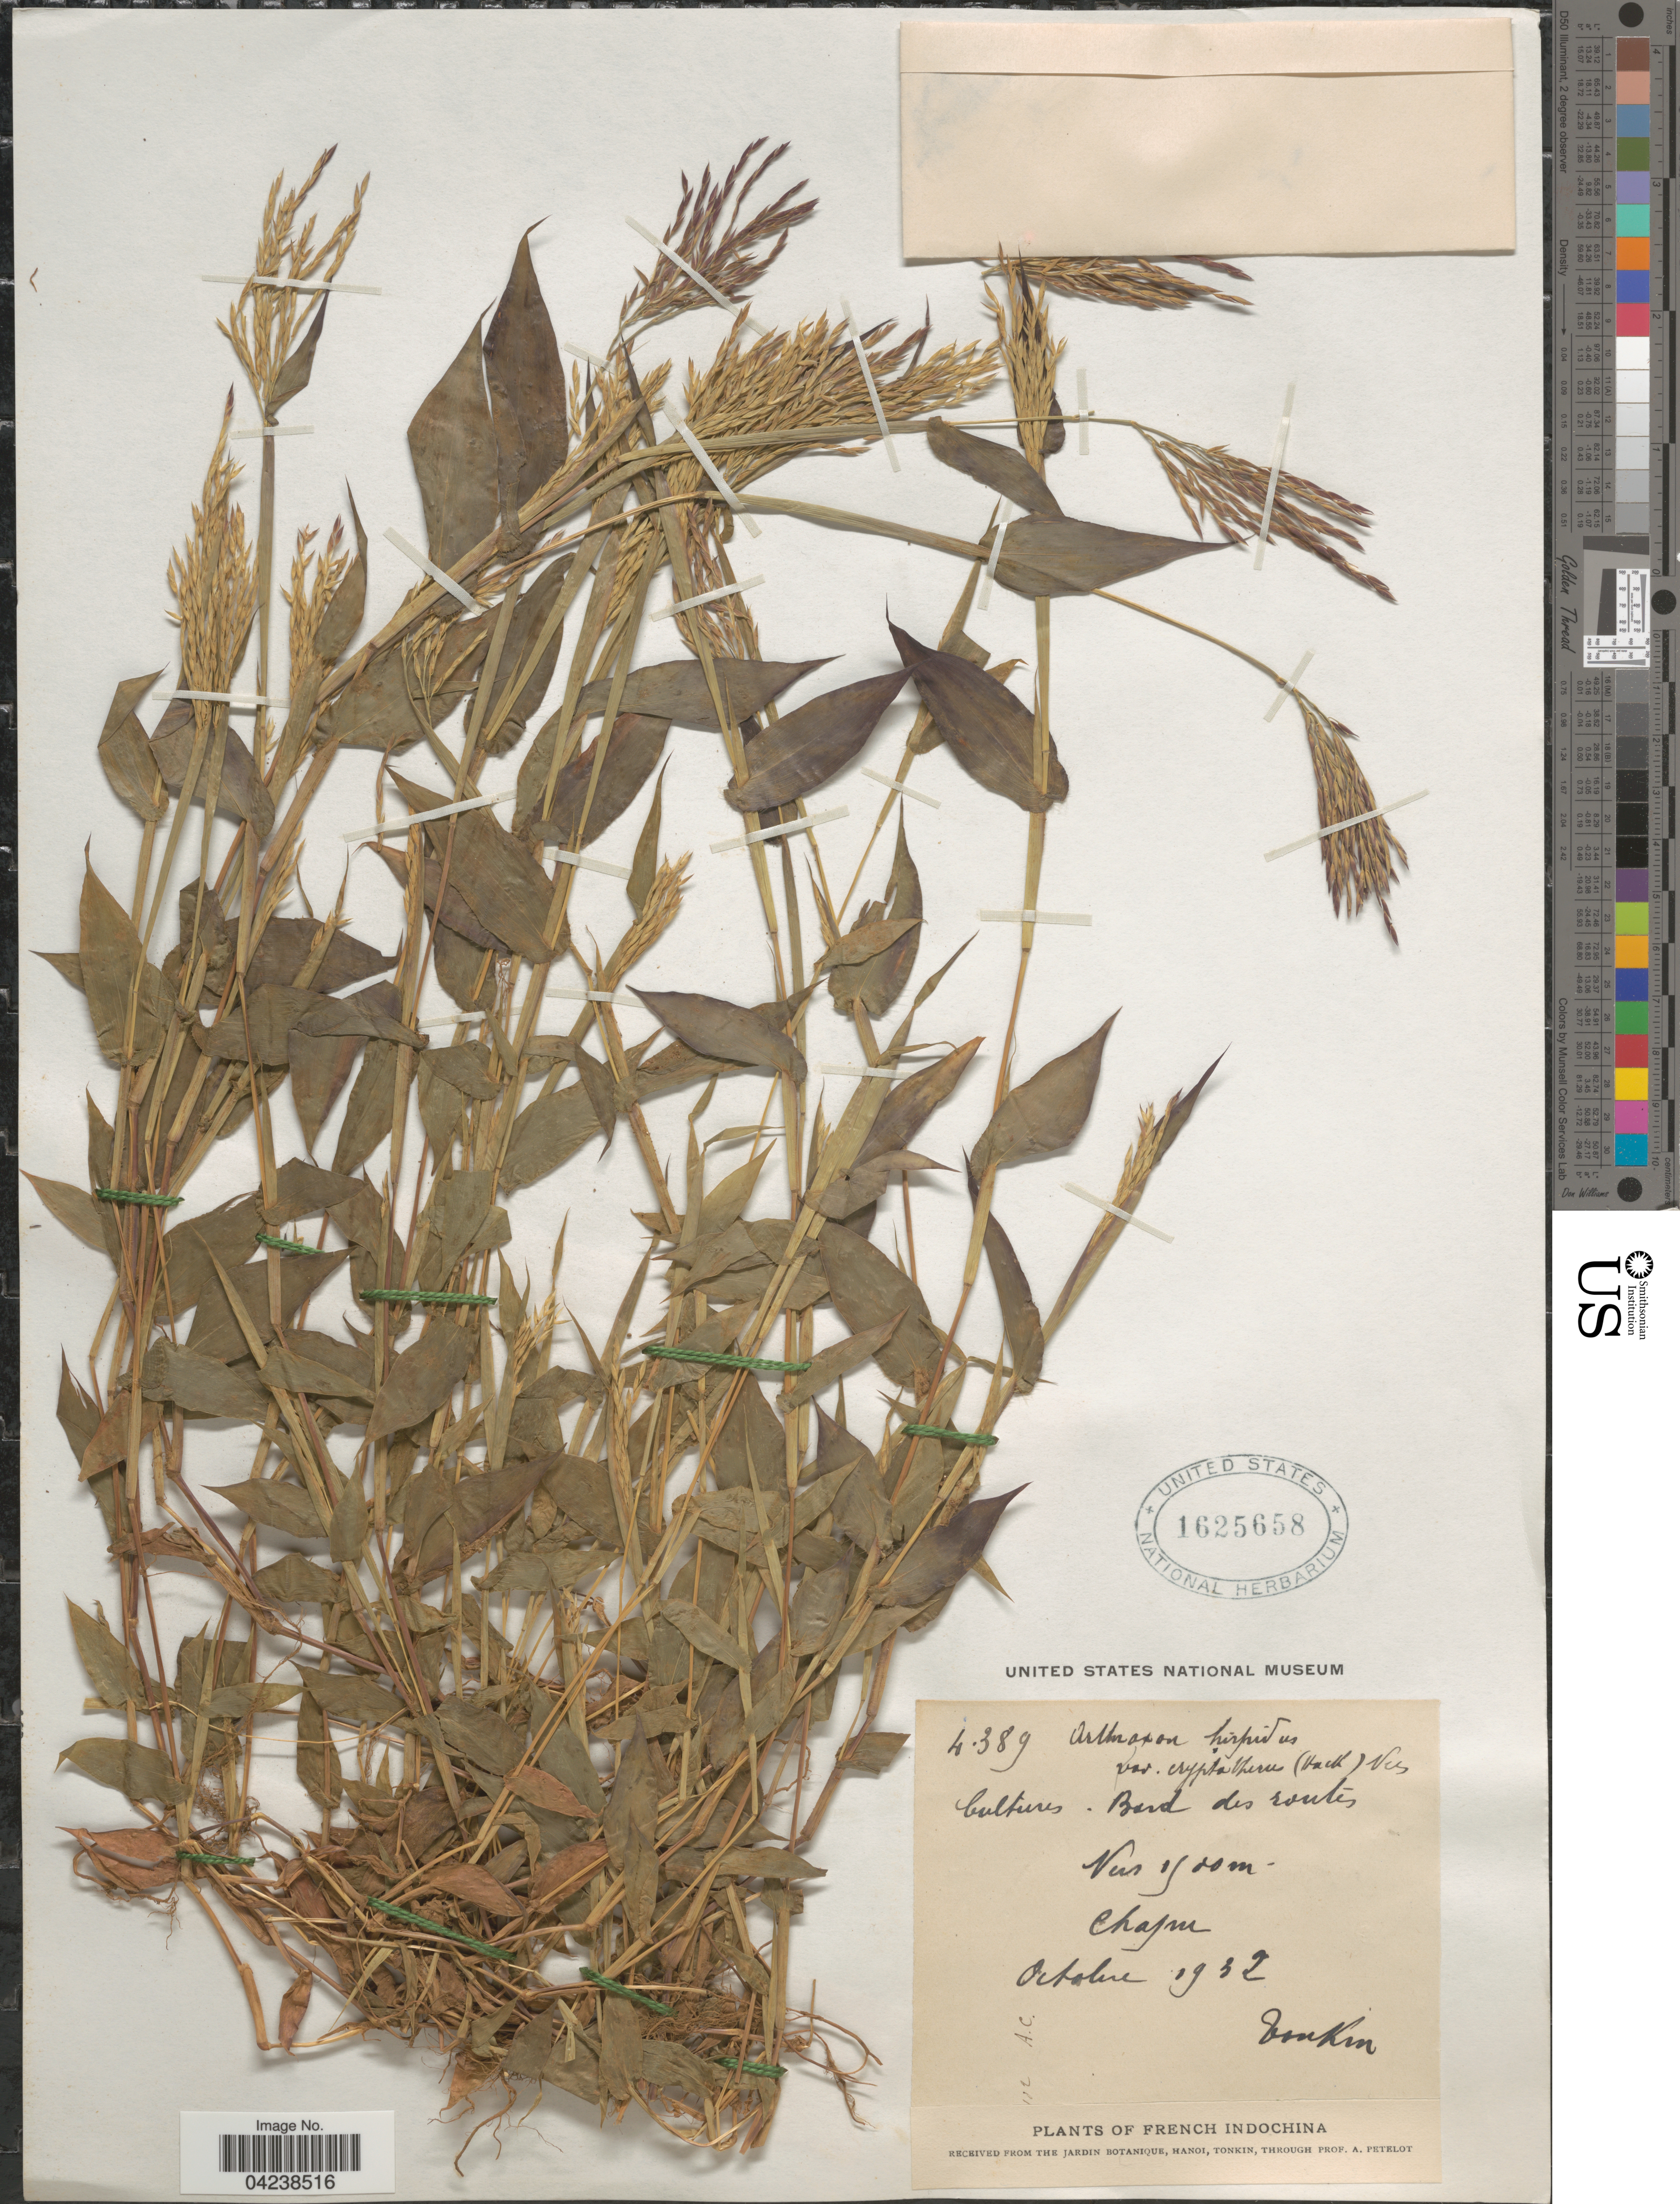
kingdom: Plantae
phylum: Tracheophyta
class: Liliopsida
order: Poales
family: Poaceae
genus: Arthraxon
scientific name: Arthraxon hispidus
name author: (Thunb.) Makino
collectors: A. Petelot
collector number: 4389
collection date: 1932-10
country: Vietnam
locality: Bord des routes. Chapa. Tonkin. French Indochina.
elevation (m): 1500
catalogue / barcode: US 1625658